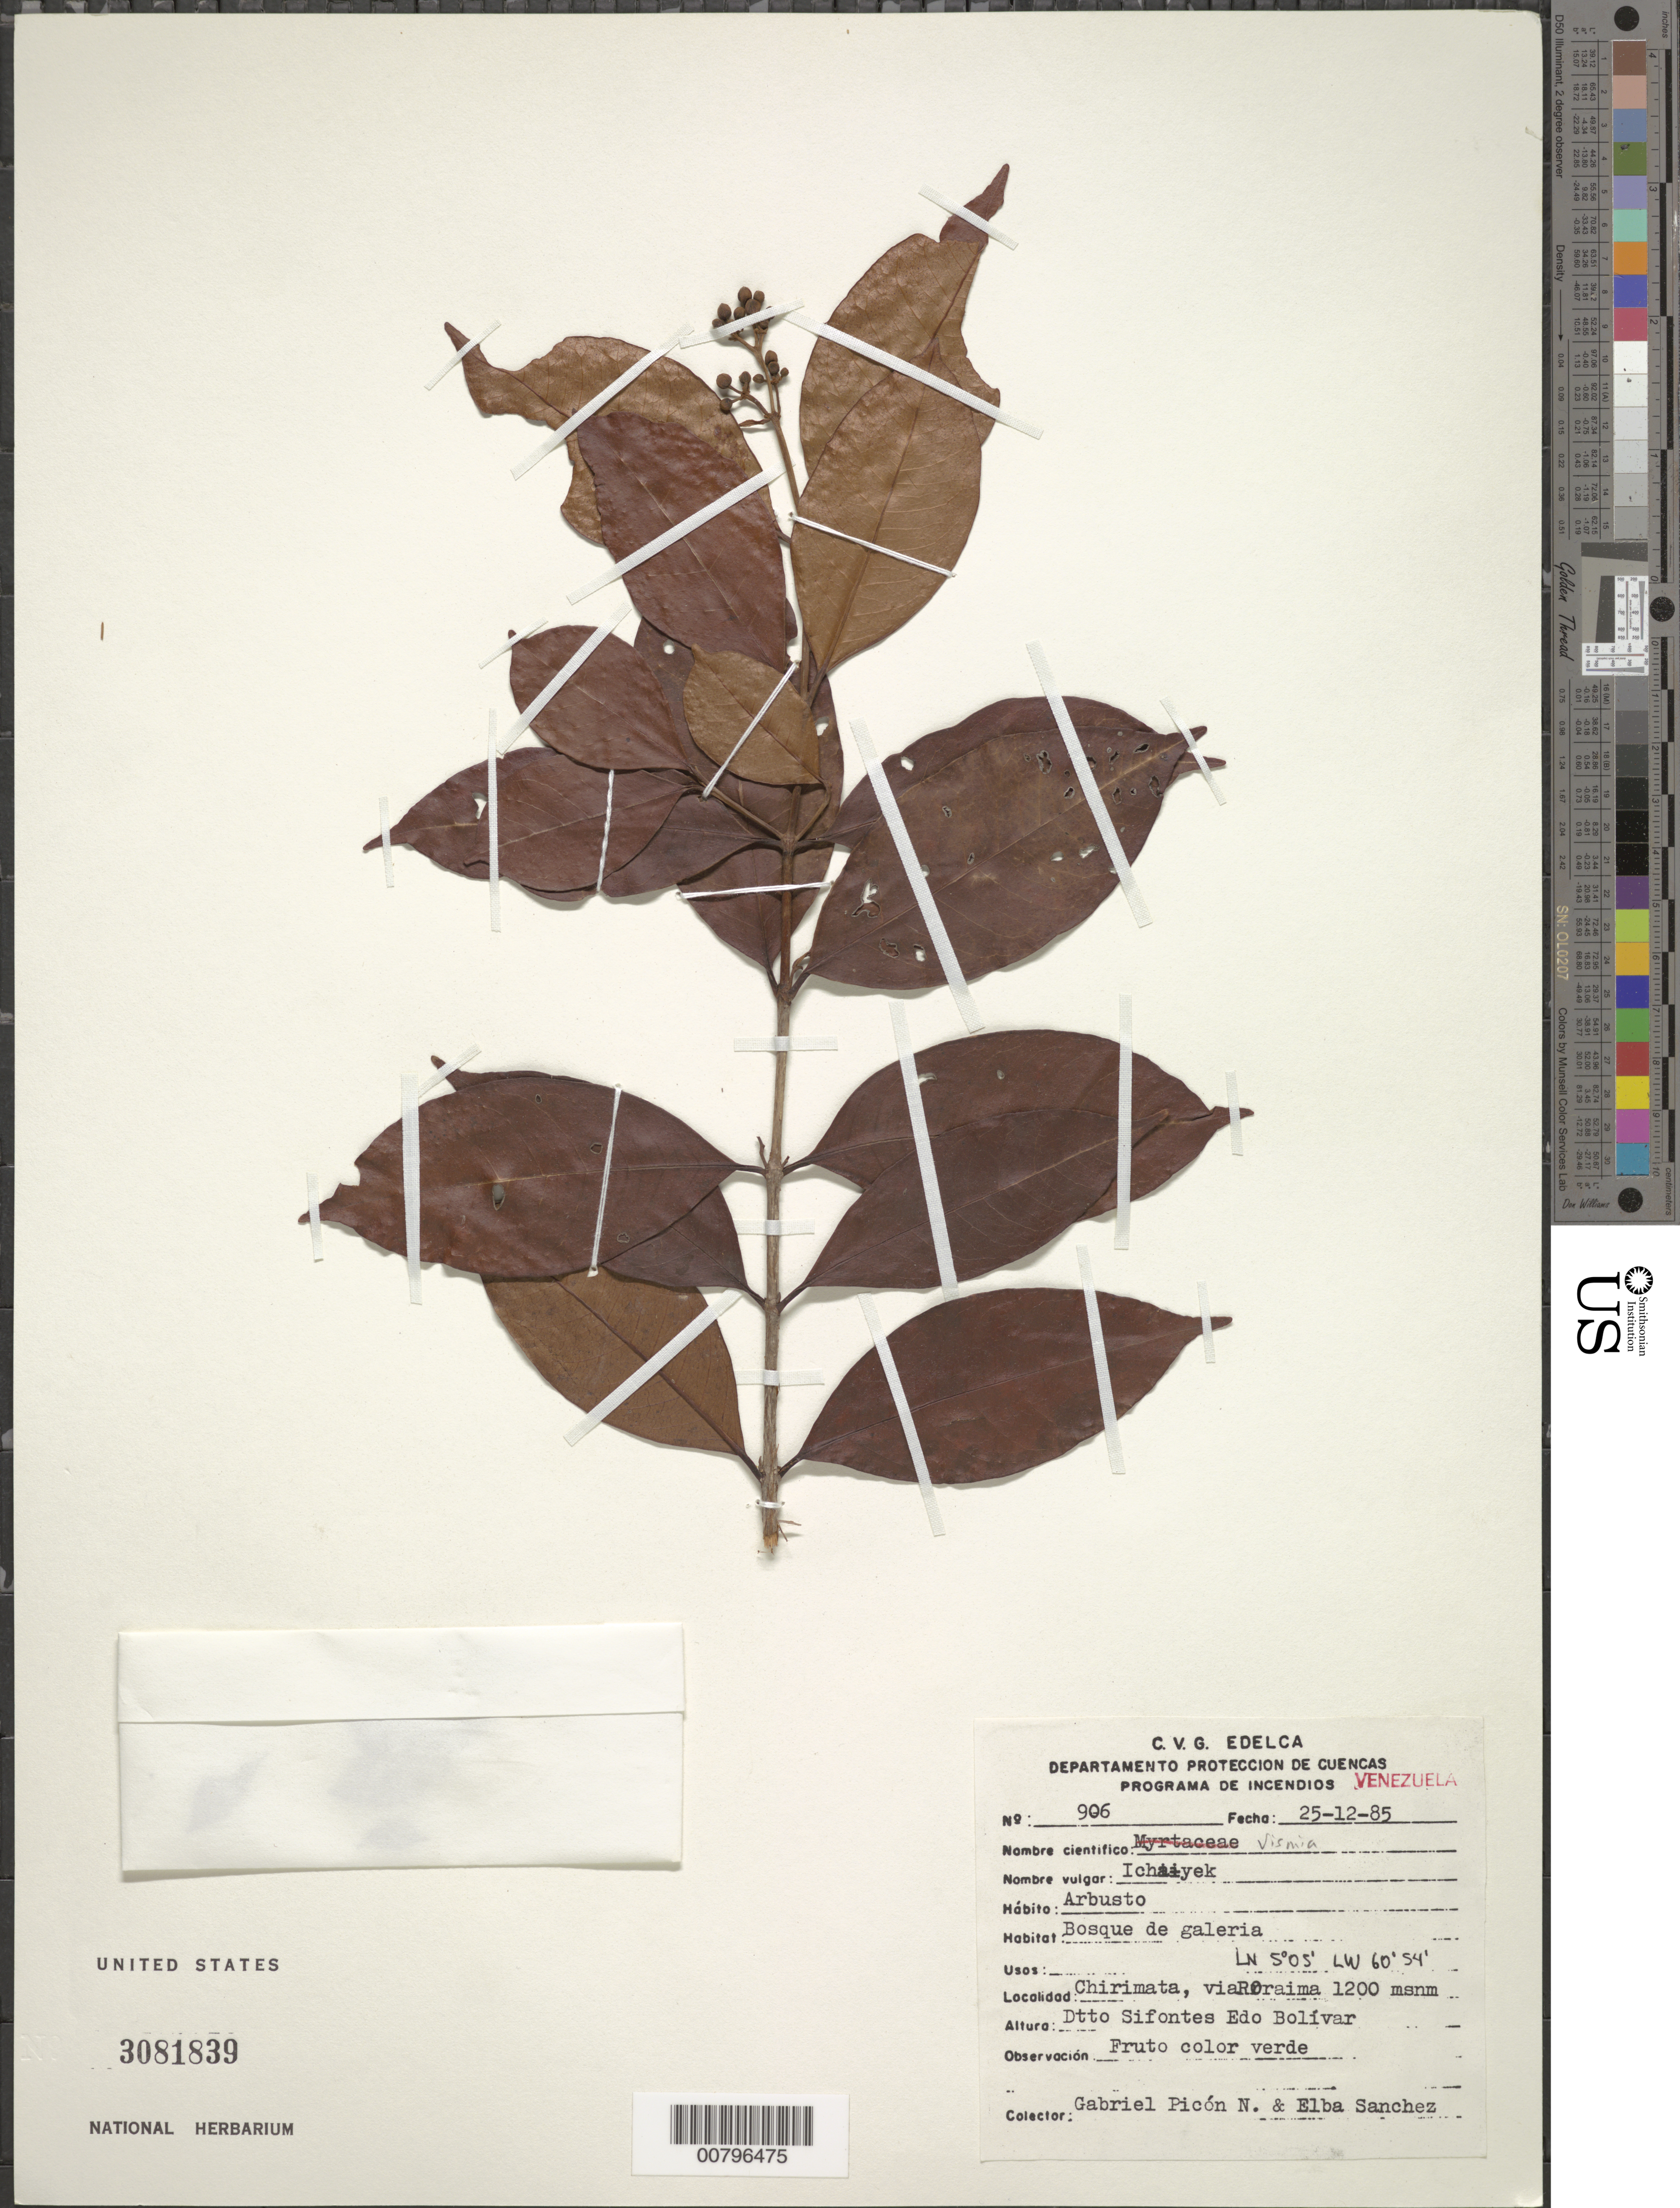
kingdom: Plantae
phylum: Tracheophyta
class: Magnoliopsida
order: Malpighiales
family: Hypericaceae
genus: Vismia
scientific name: Vismia sp.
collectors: G. Picón Navas & E. Sanchez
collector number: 906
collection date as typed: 25-Dec-85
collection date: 1985-12-25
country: Venezuela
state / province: Bolívar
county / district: Sifontes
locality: Chirimata, via Roraima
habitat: Bosque de galeria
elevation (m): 1200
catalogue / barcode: US 3081839